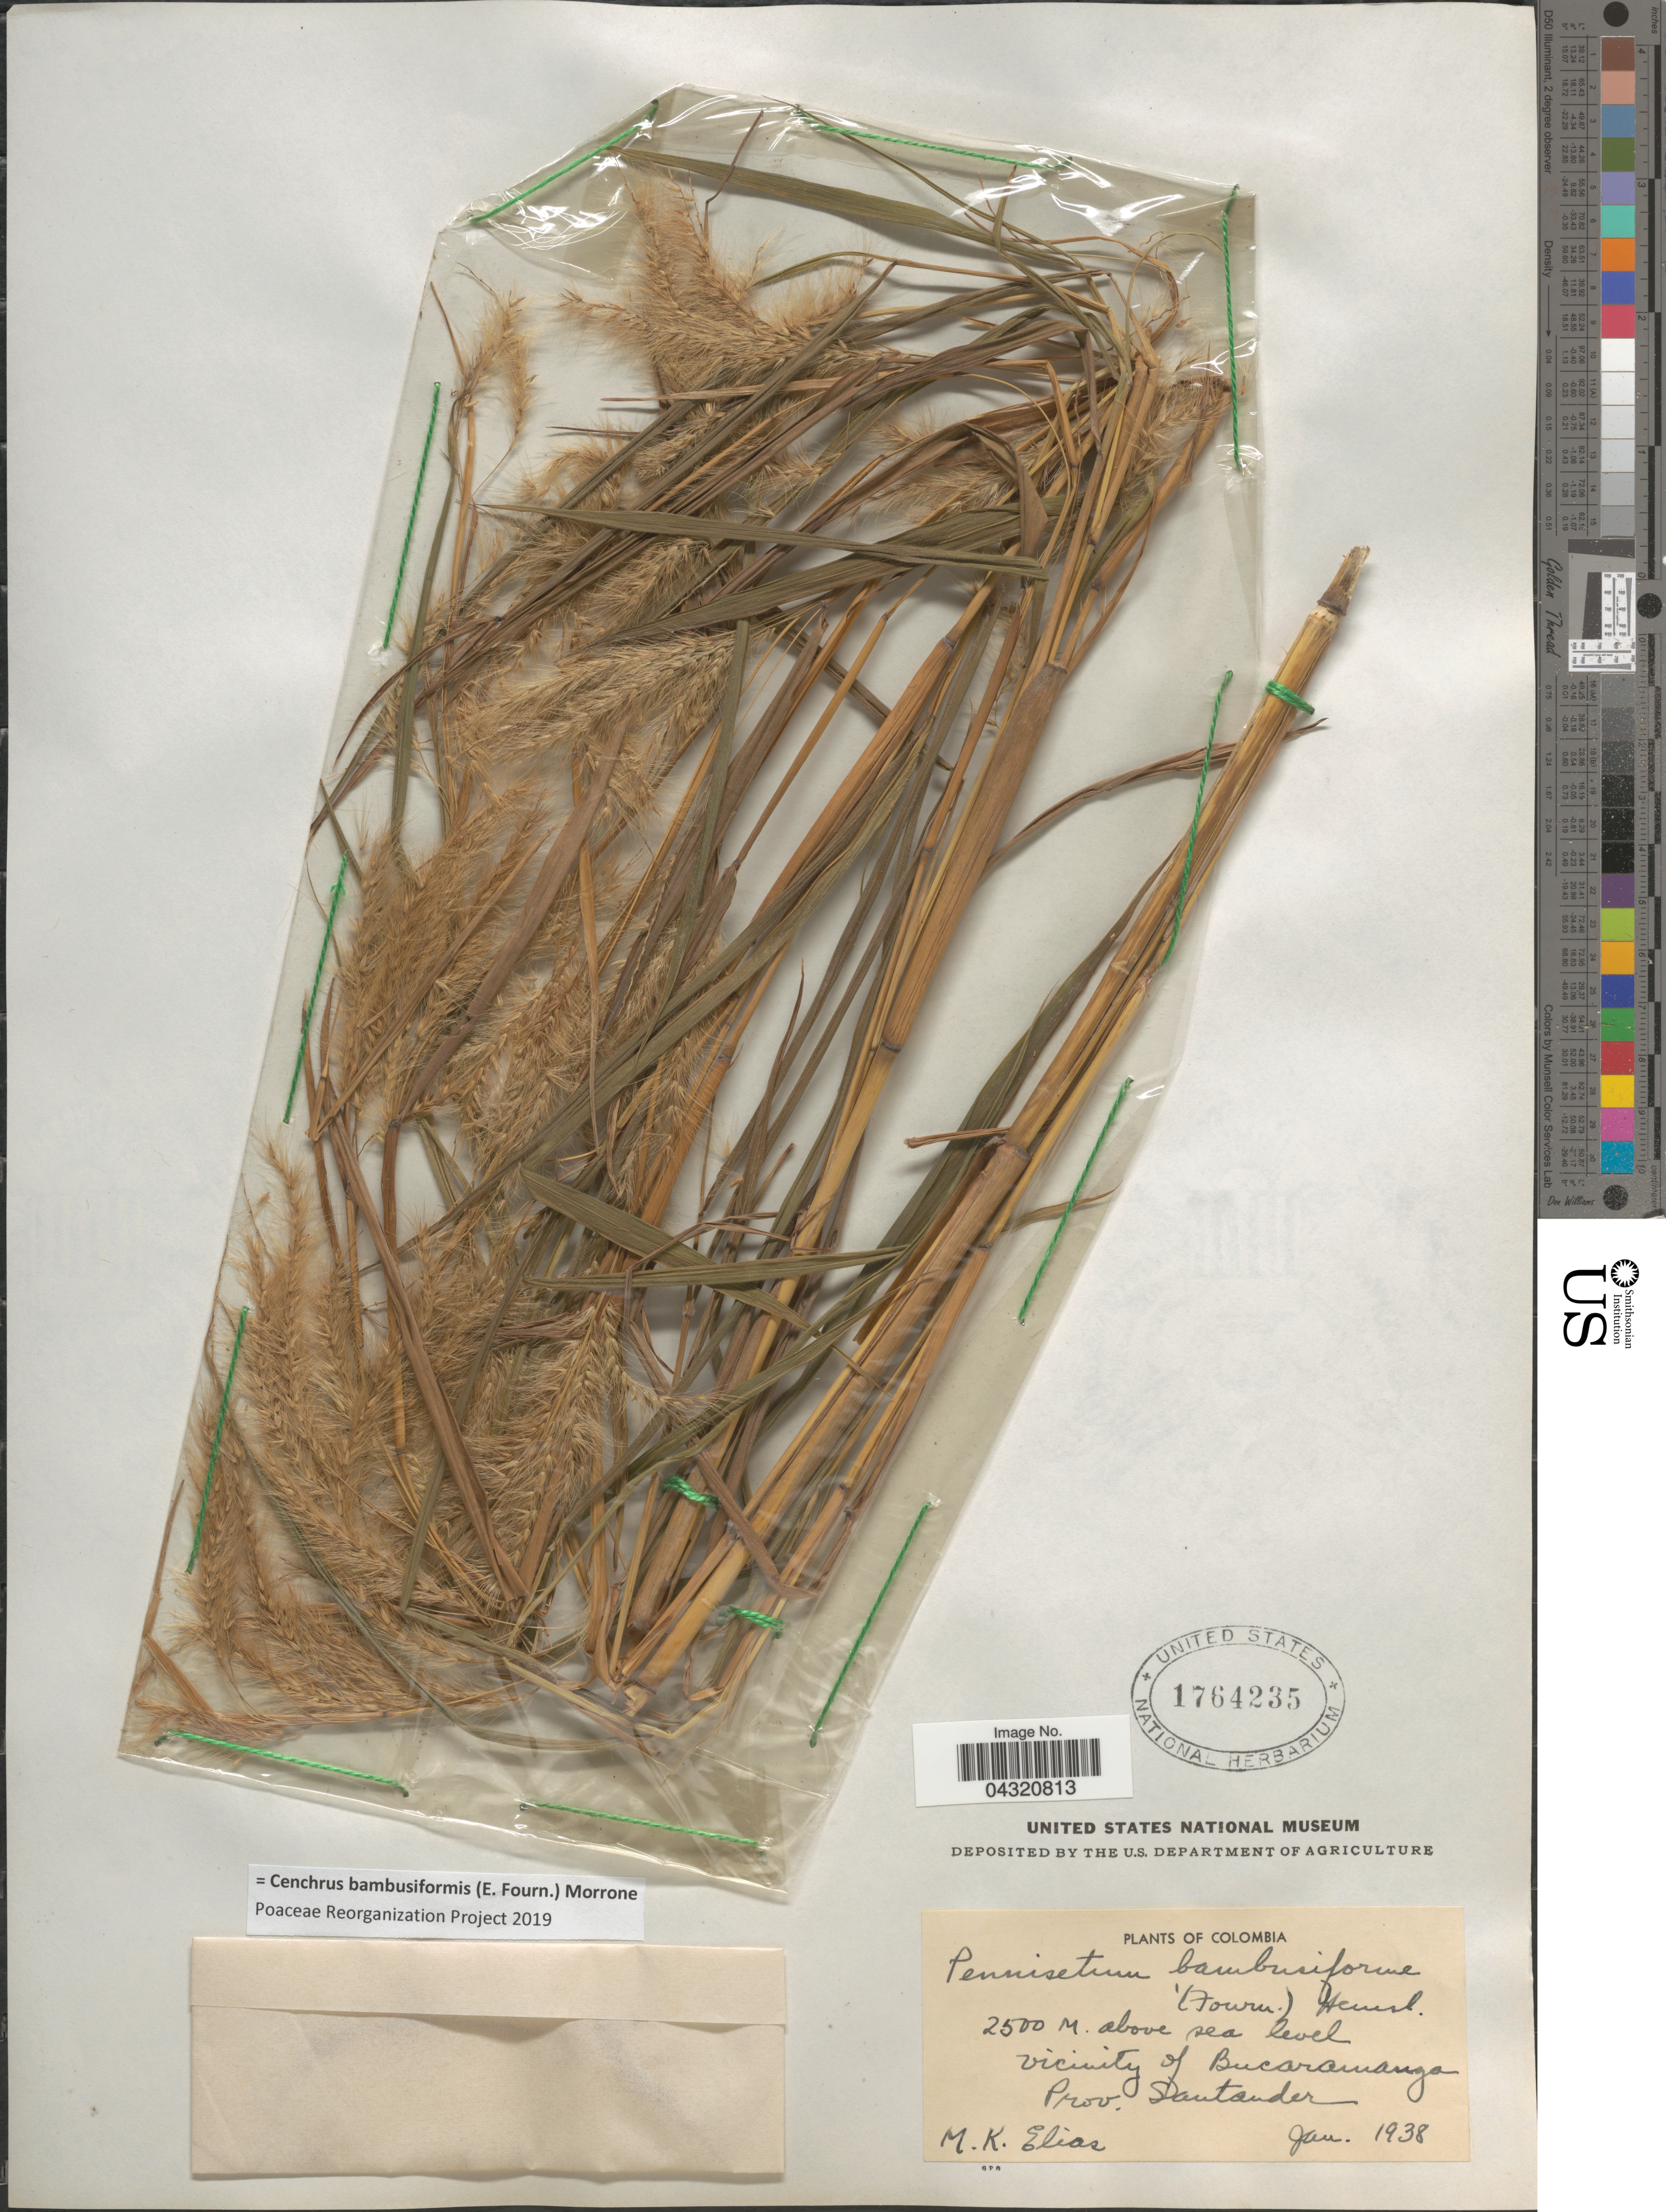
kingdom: Plantae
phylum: Tracheophyta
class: Liliopsida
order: Poales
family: Poaceae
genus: Cenchrus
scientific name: Cenchrus bambusiformis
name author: (E. Fourn.) Morrone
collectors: M. Elias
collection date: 1938-01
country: Colombia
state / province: Santander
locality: Vicinity of Bucaramanga.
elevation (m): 2500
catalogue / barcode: US 1764235